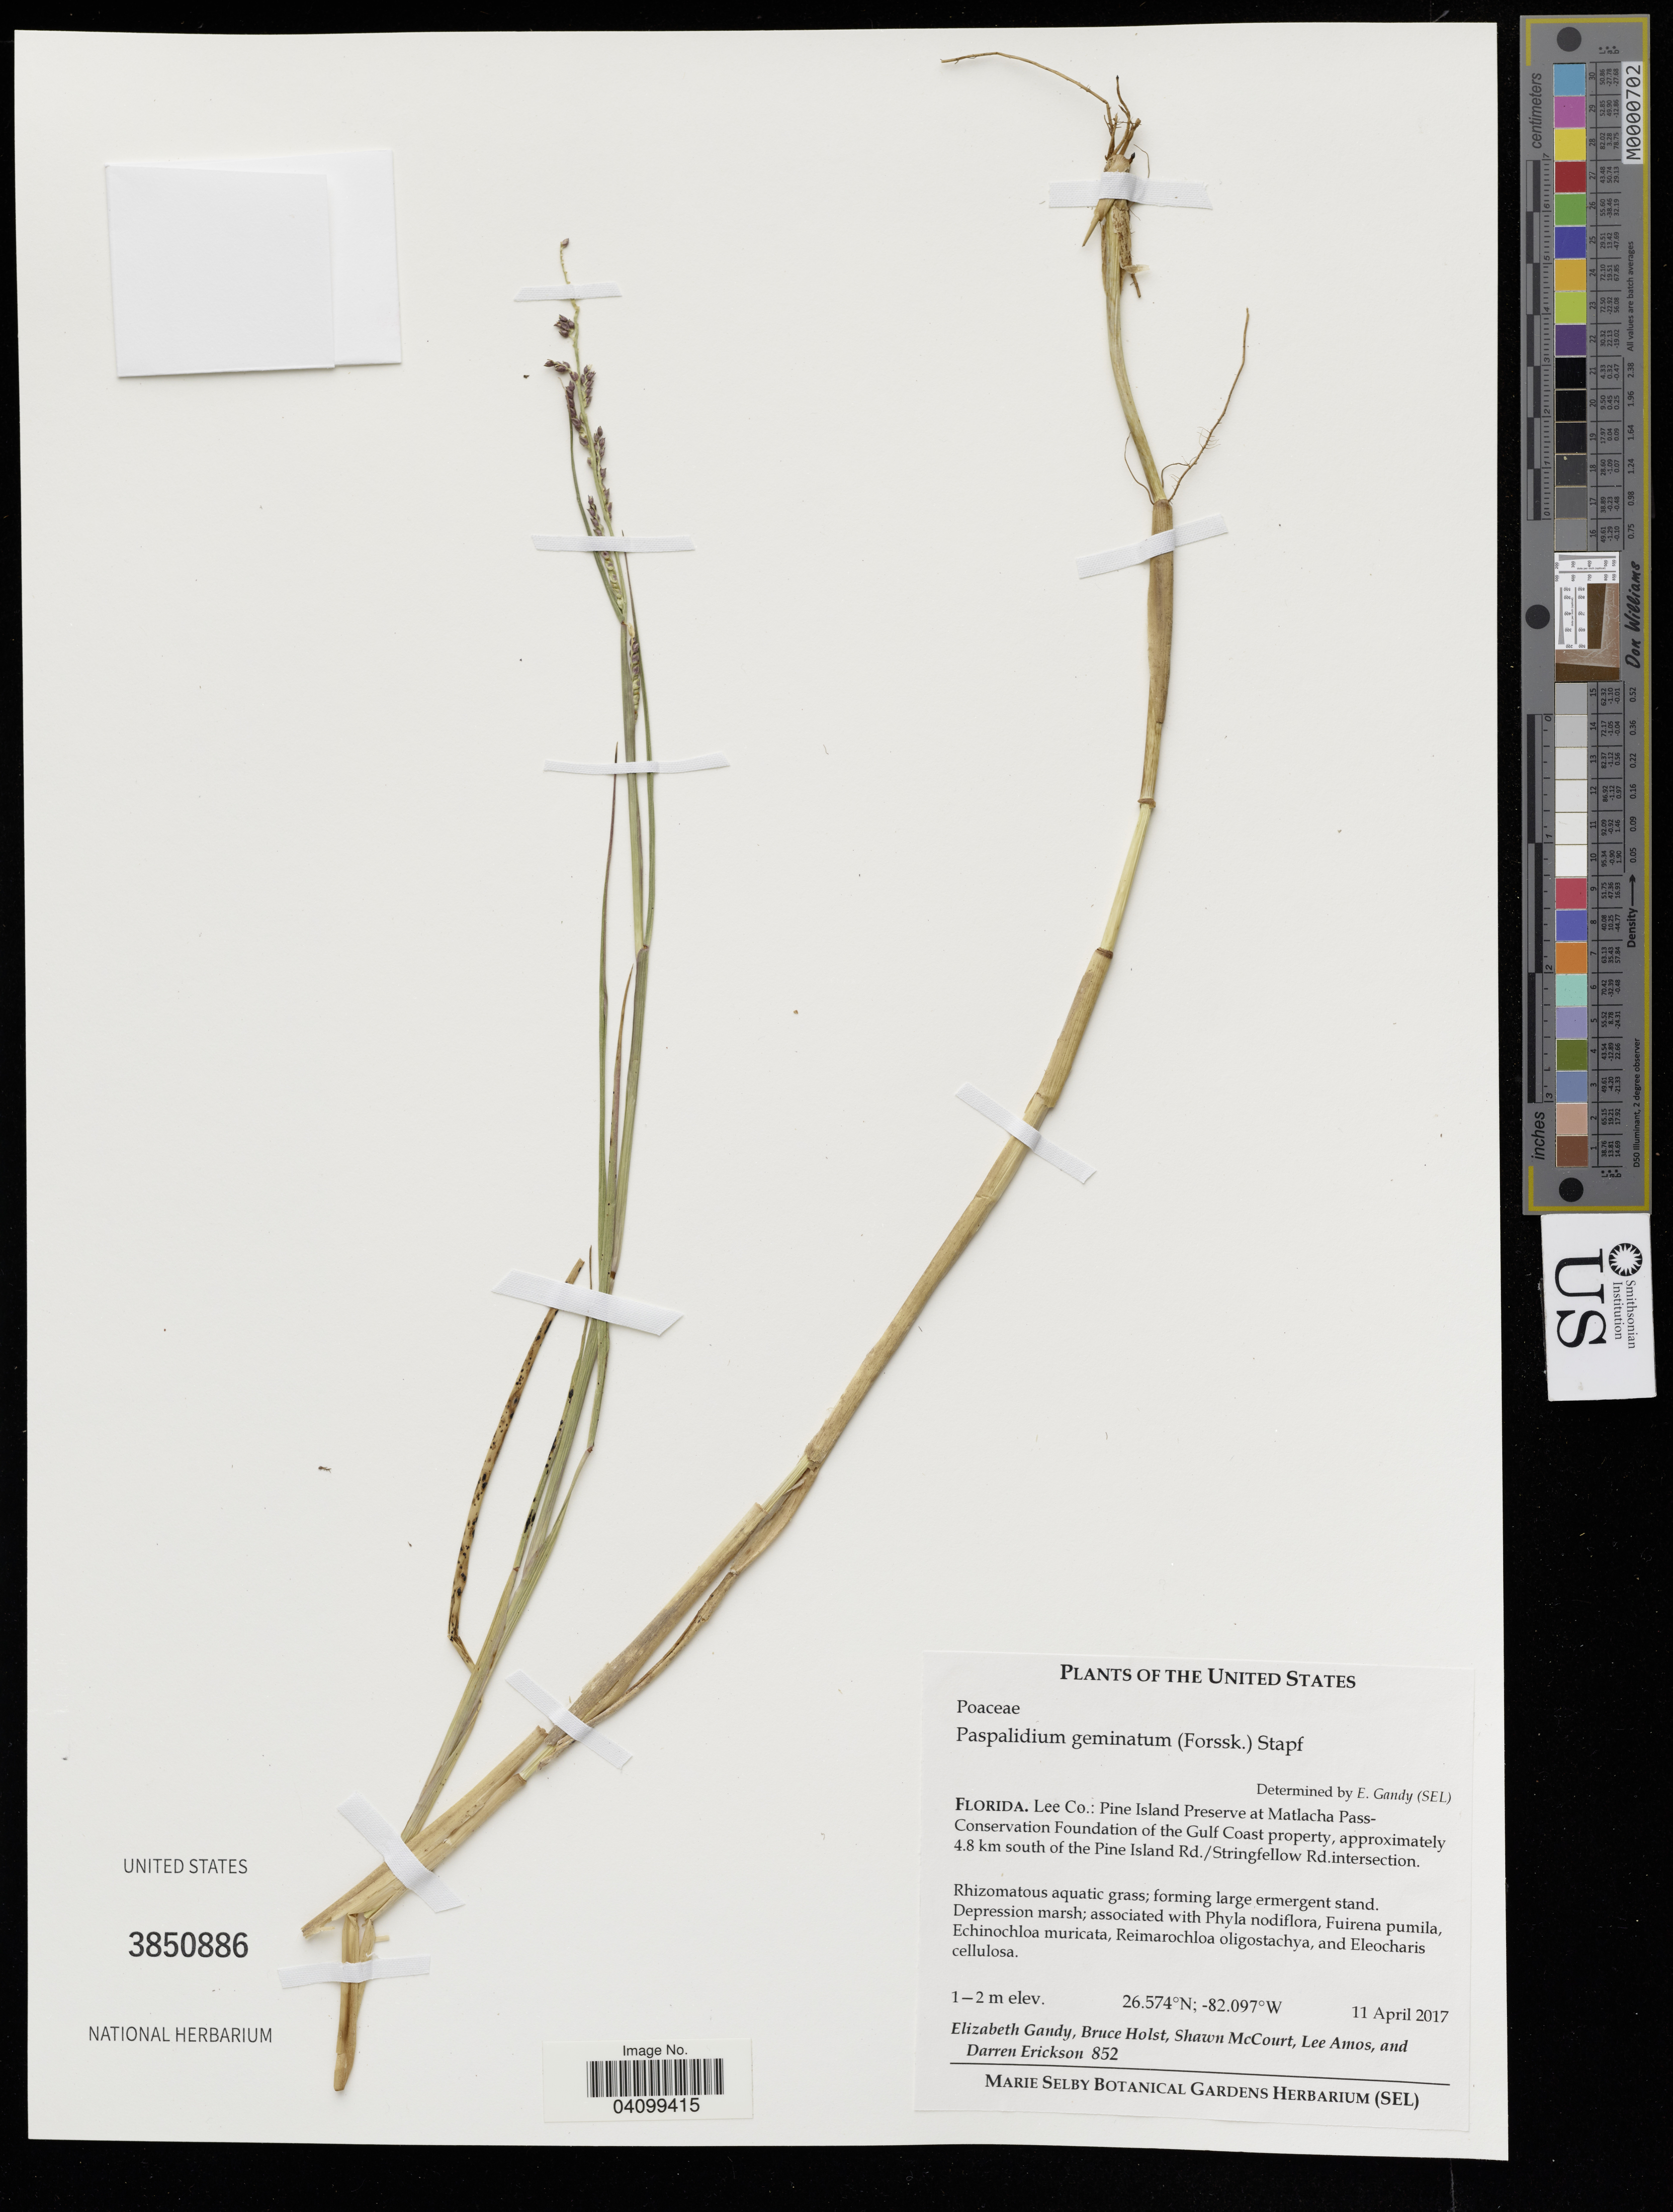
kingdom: Plantae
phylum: Tracheophyta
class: Liliopsida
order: Poales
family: Poaceae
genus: Paspalidium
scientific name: Paspalidium geminatum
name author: (Forssk.) Stapf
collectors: E. Gandy, B. Holst & L. Amos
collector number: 852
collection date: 2017-04-11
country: United States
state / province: Florida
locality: Lee Co.: Pine Island Preserve at Matlacha Pass - Conservation Foundation of the Gulf Coast property, approximately 4.8 km south of the Pine Island Rd./Stringfellow Rd. intersection.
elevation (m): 1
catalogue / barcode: US 3850886